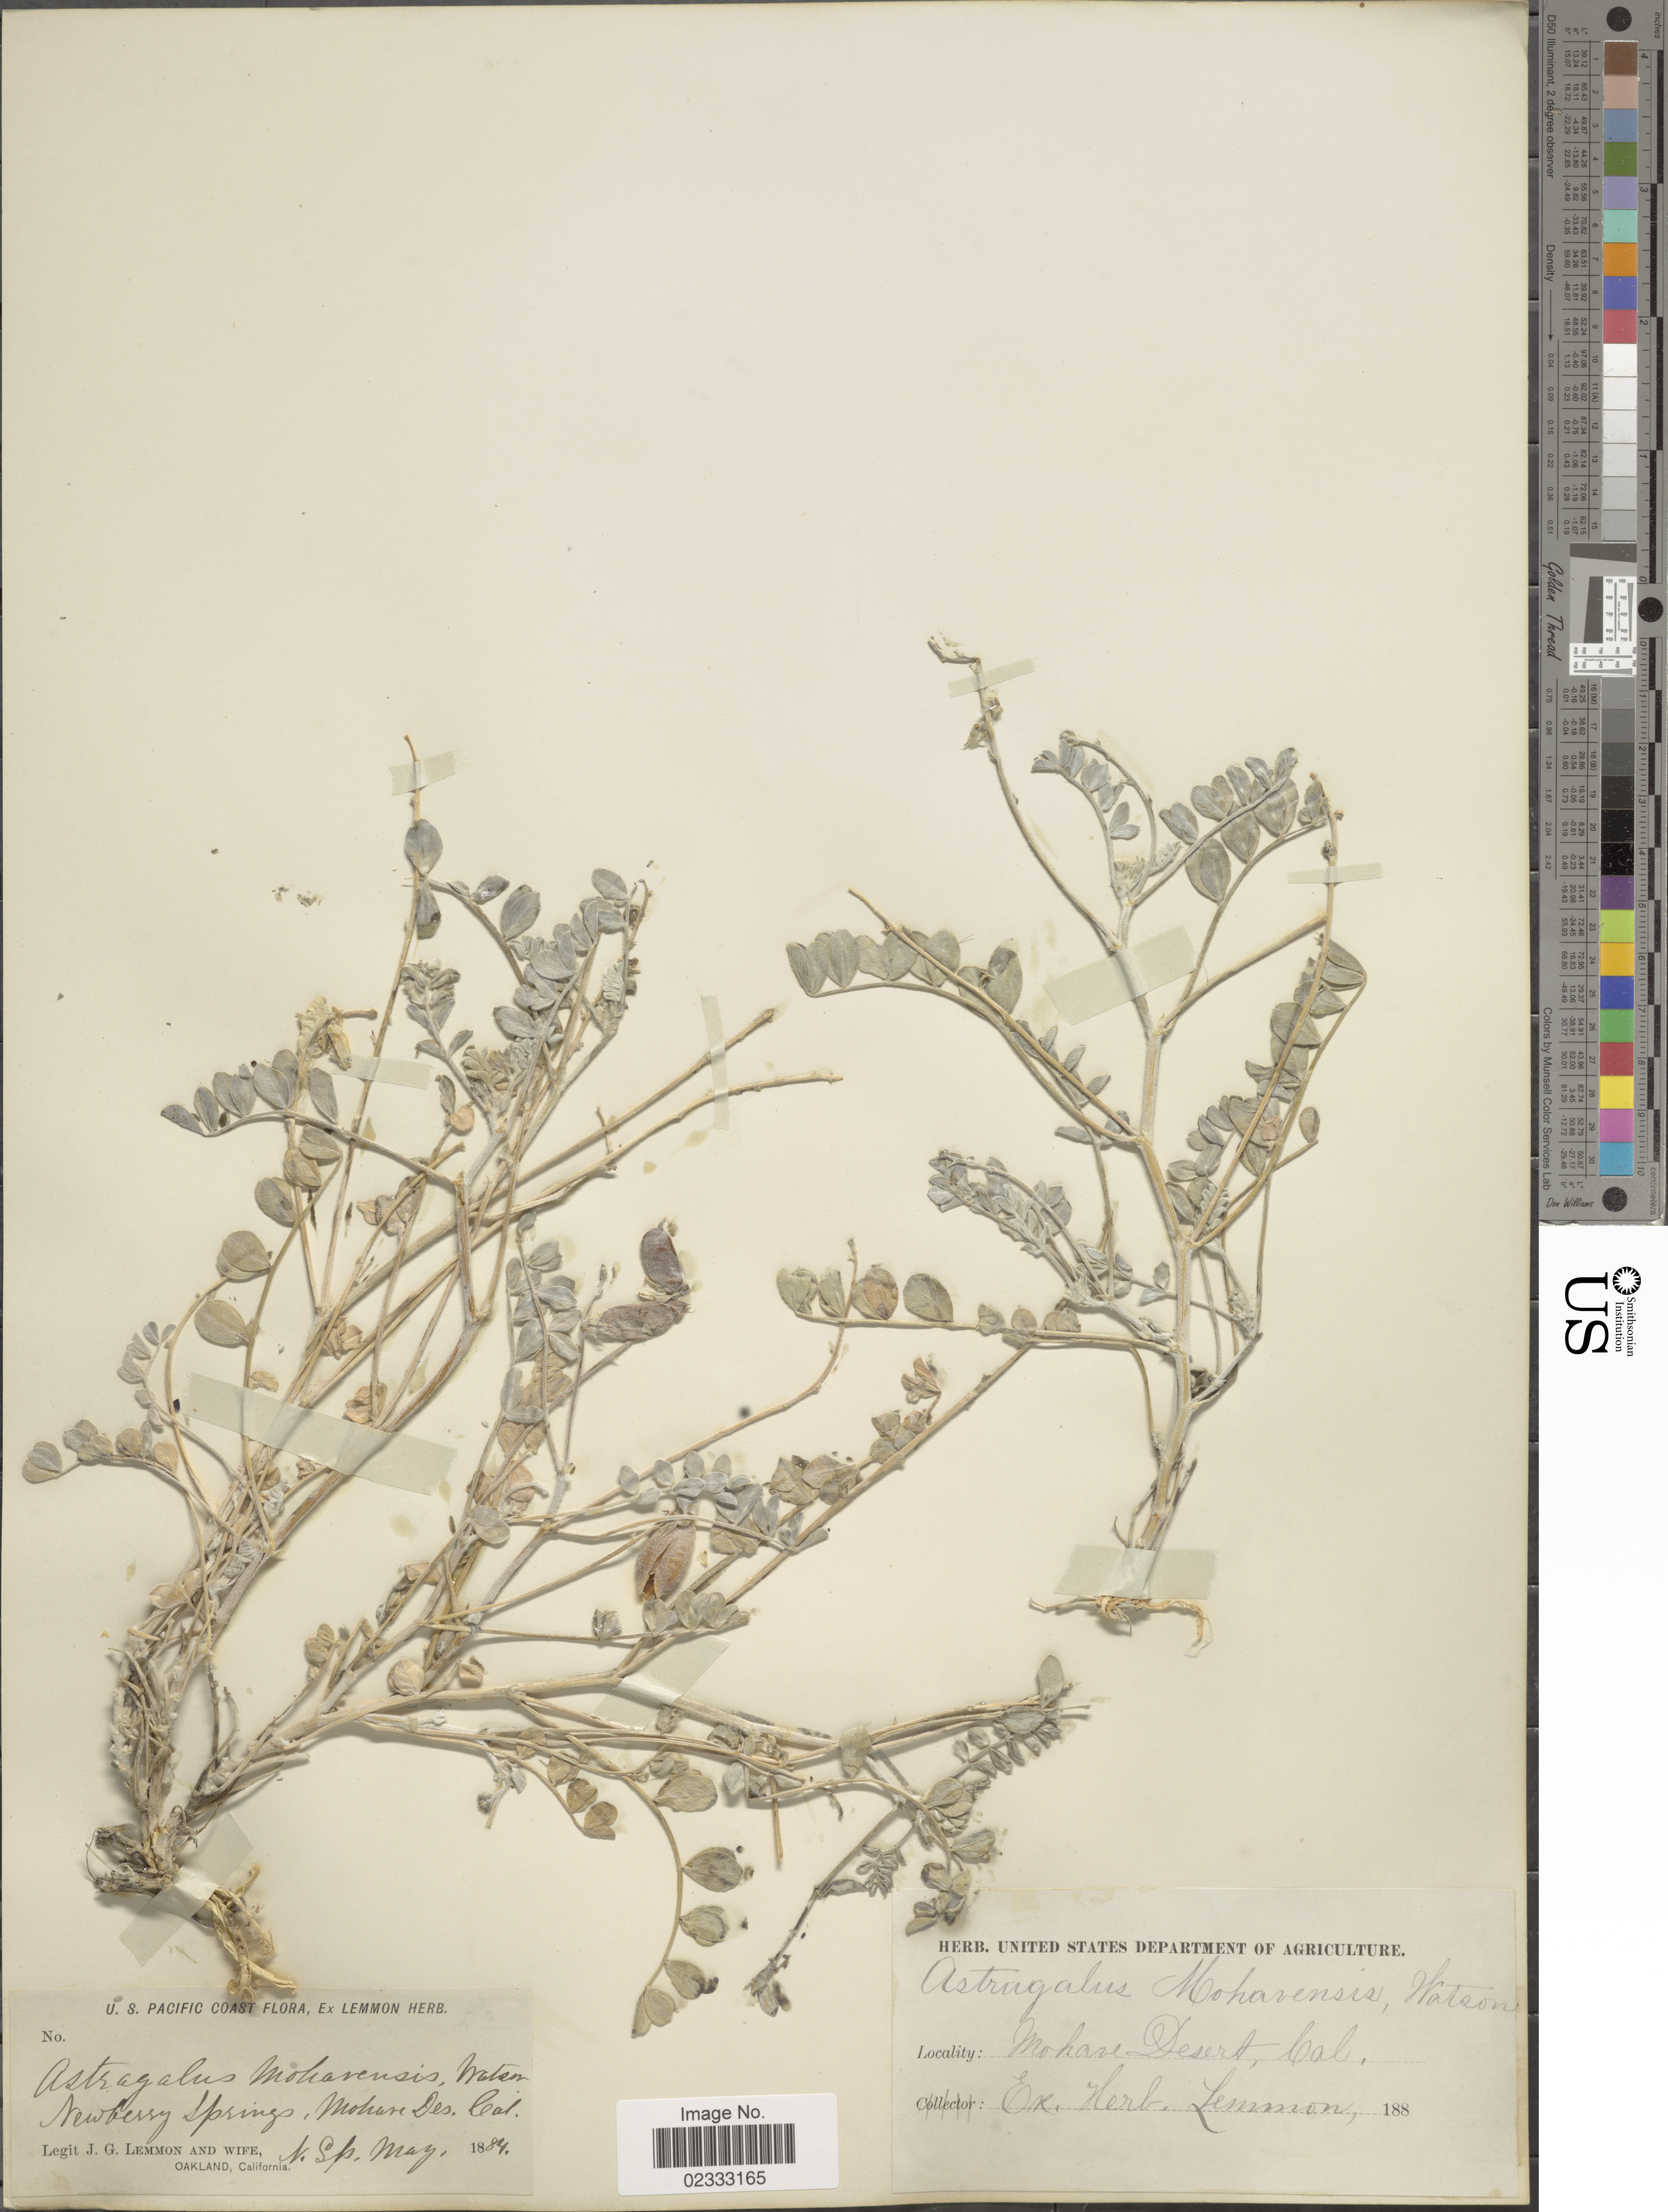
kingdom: Plantae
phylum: Tracheophyta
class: Magnoliopsida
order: Fabales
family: Fabaceae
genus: Astragalus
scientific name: Astragalus mojavensis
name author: S. Watson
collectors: J. Lemmon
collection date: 1884-05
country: United States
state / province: California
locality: Newberry Springs, Mohare Des. Calif.